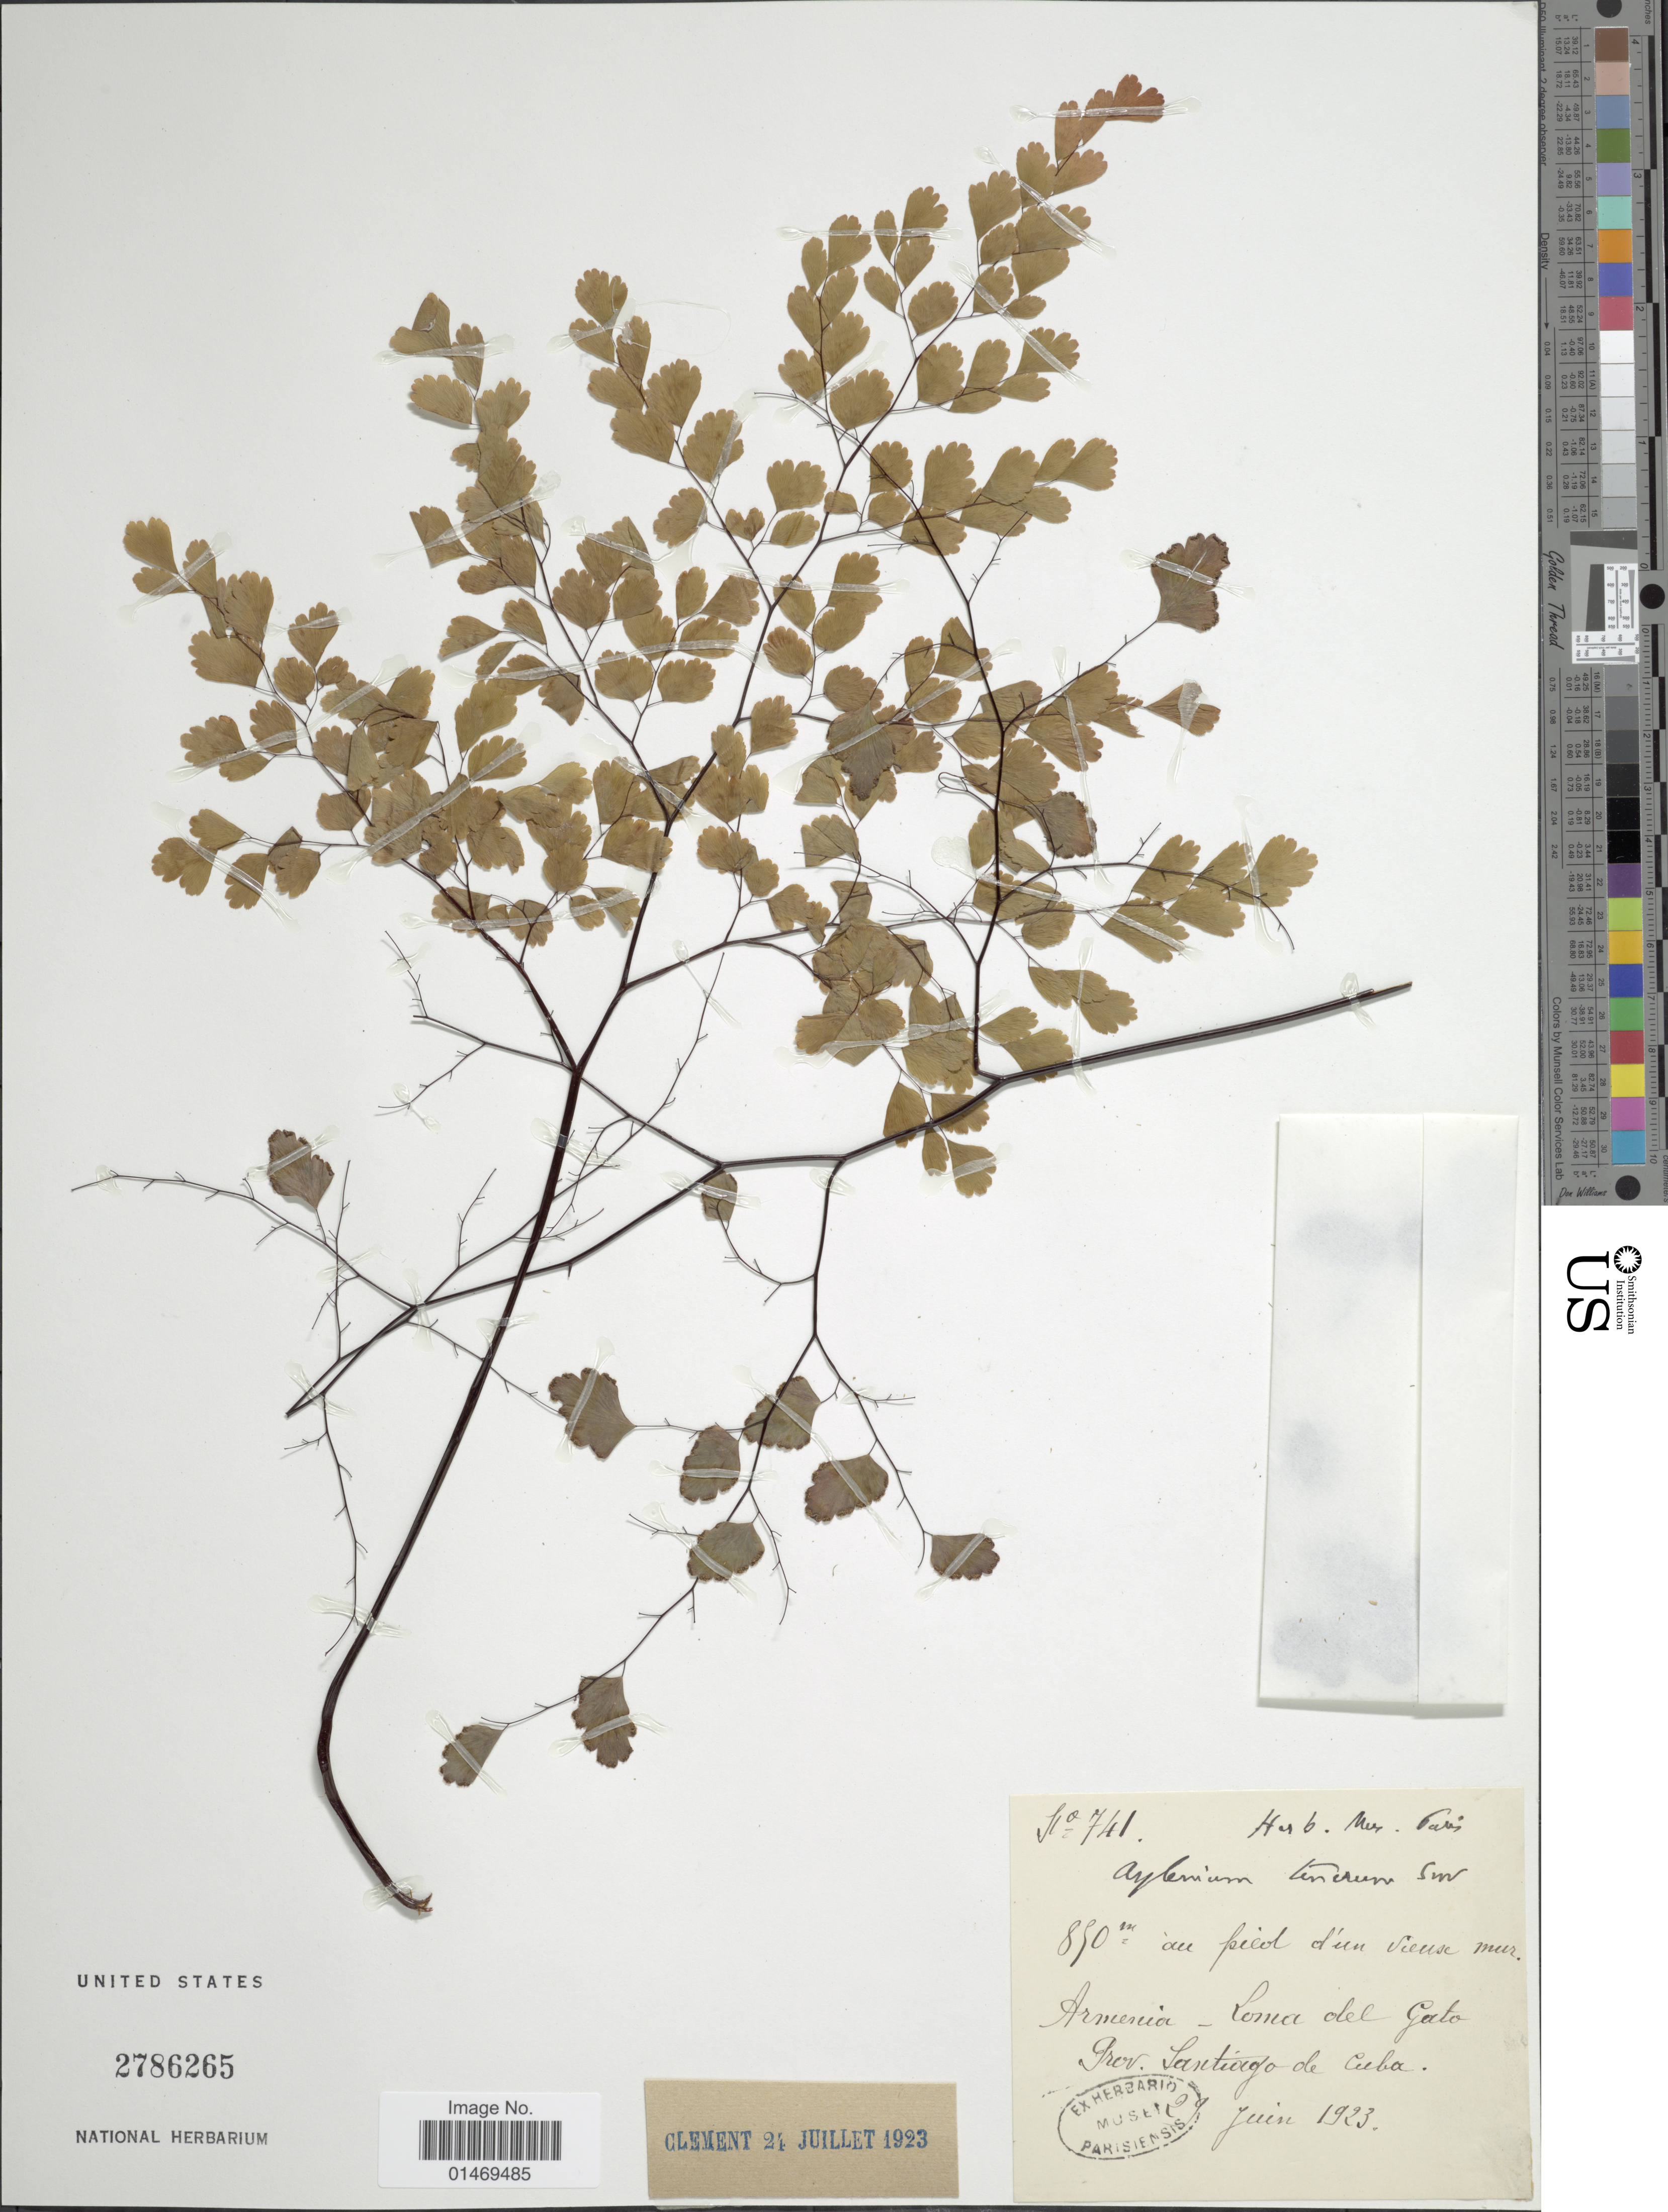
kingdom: Plantae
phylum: Tracheophyta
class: Polypodiopsida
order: Polypodiales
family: Pteridaceae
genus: Adiantum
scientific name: Adiantum tenerum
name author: Sw.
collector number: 741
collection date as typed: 29 juin 1923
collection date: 1923-06-29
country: Cuba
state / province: Santiago de Cuba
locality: Armenia - Loma del Gato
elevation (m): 890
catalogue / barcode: US 2786265